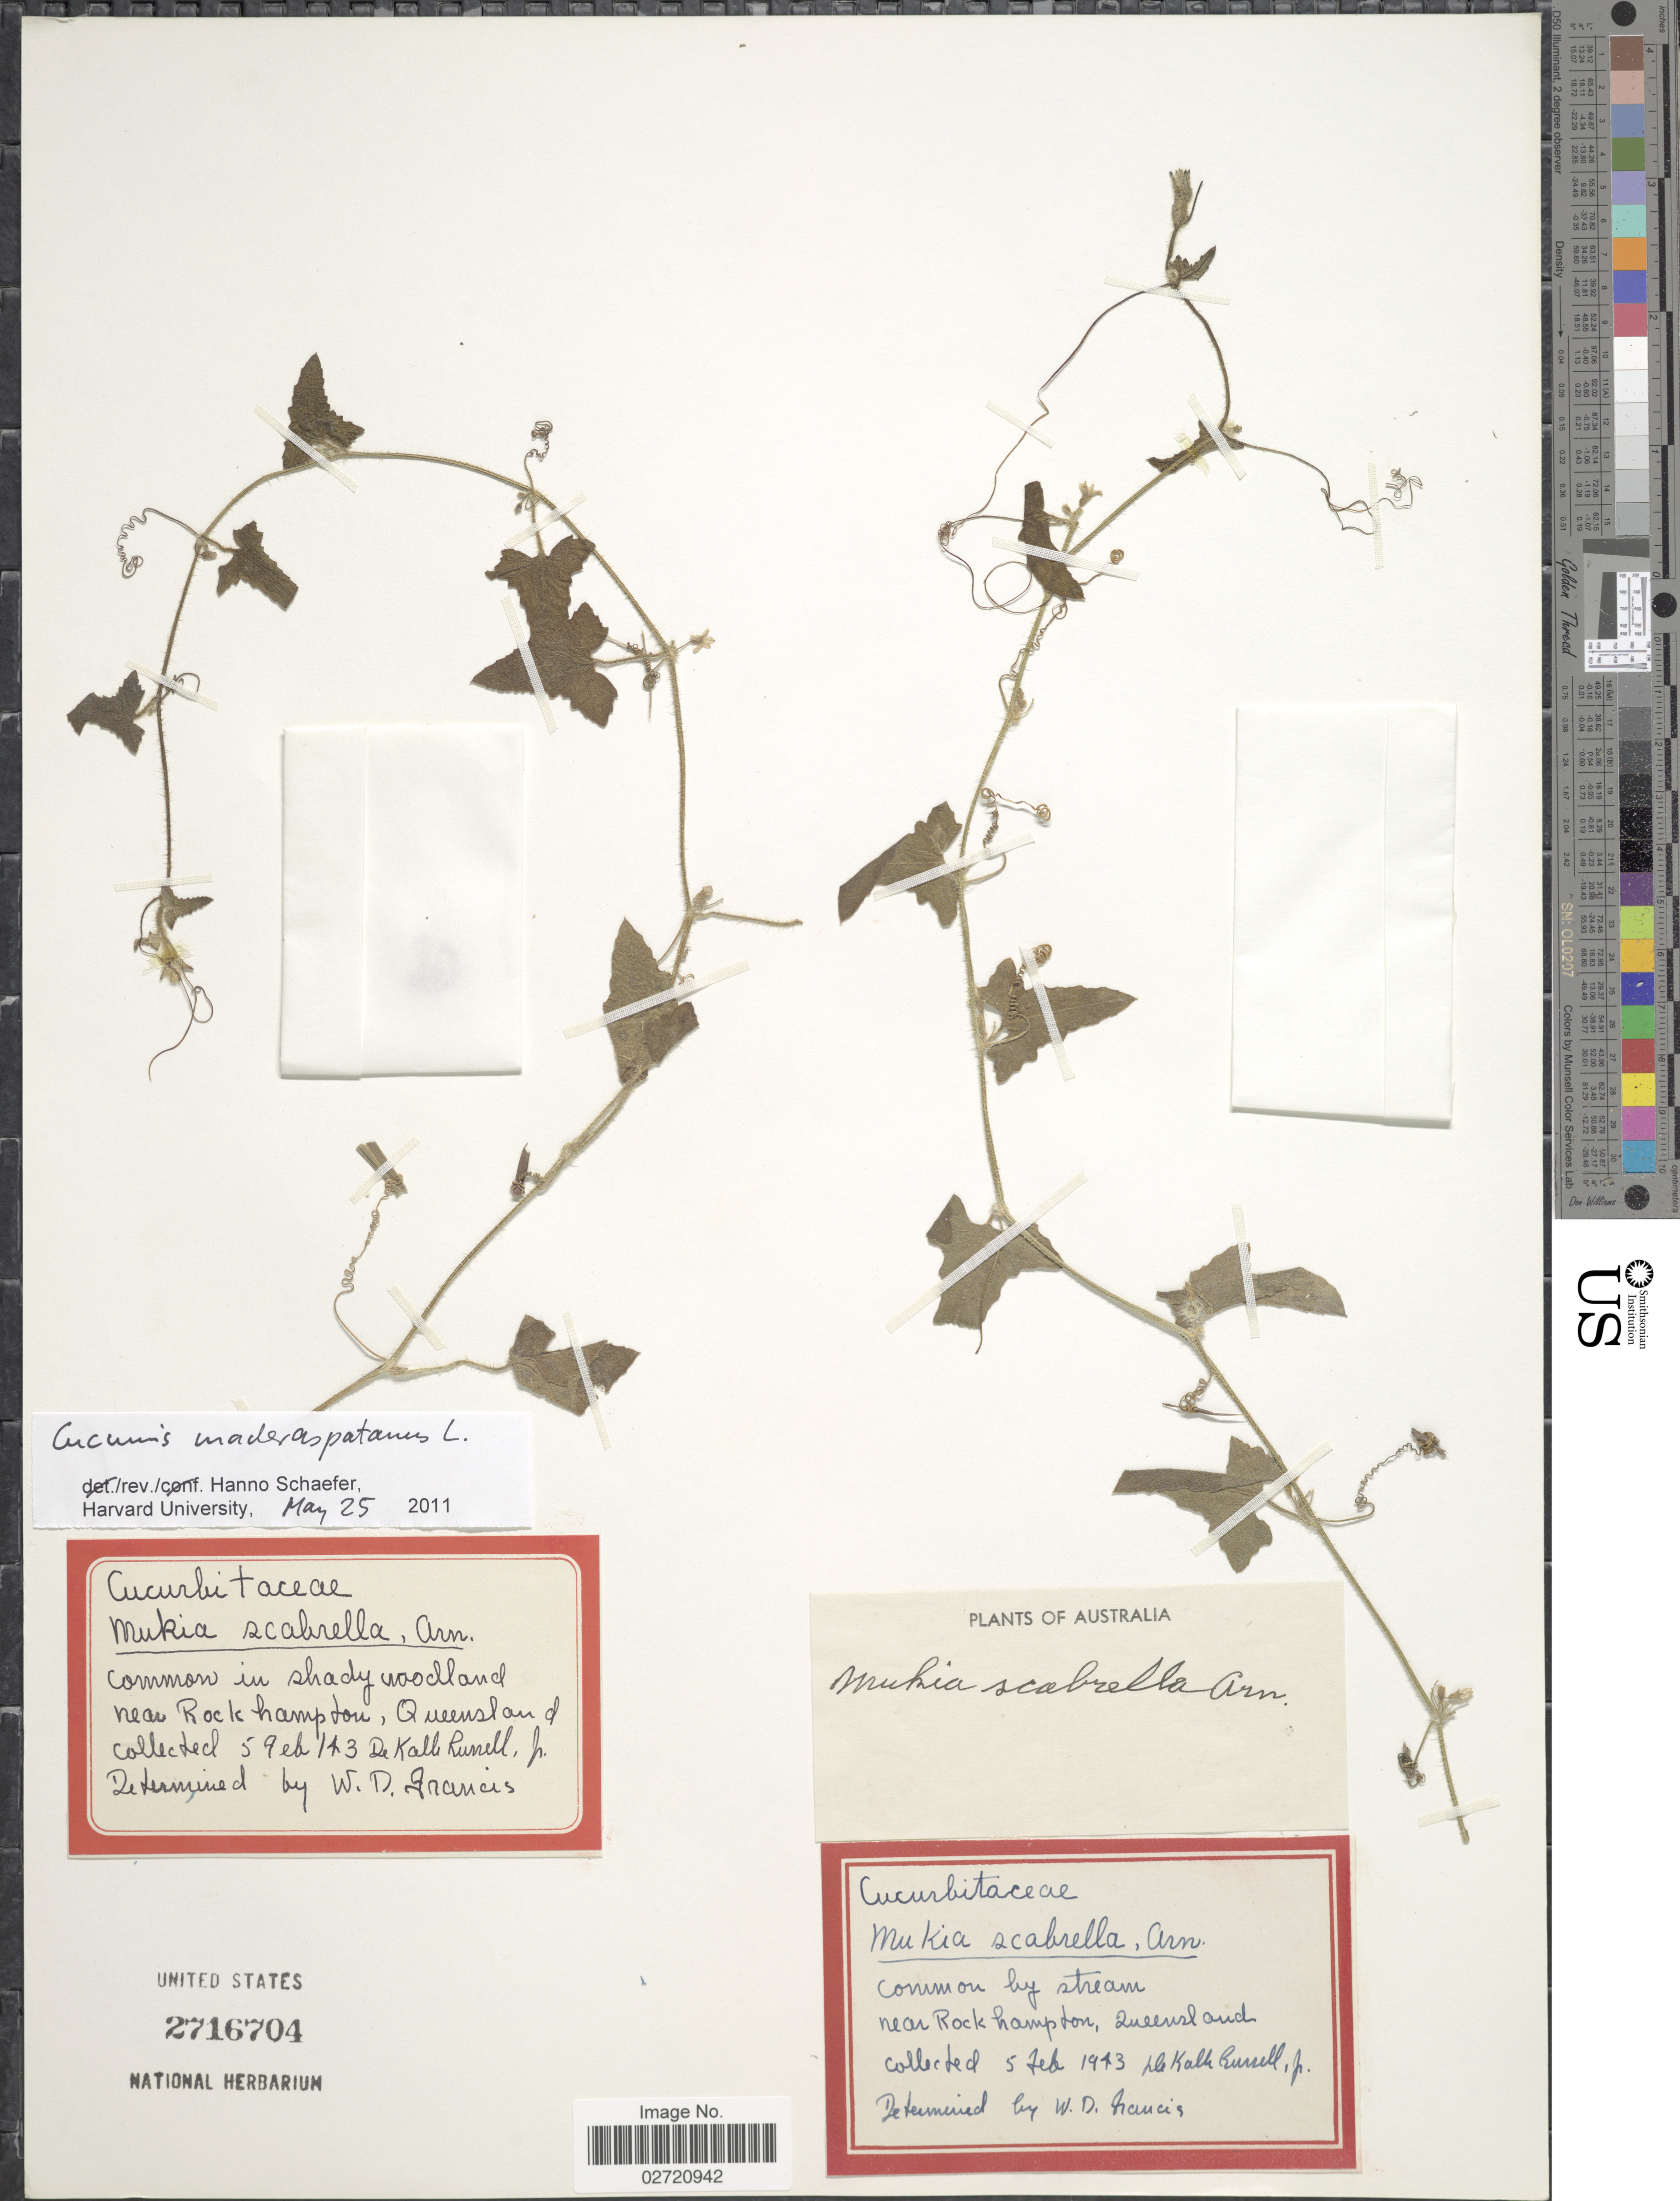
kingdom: Plantae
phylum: Tracheophyta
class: Magnoliopsida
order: Cucurbitales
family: Cucurbitaceae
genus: Cucumis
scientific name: Cucumis maderaspatanus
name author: L.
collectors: D. K. Russell Jr.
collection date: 1943-02-05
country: Australia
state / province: Queensland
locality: Near Rockhampton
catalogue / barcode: US 2716704